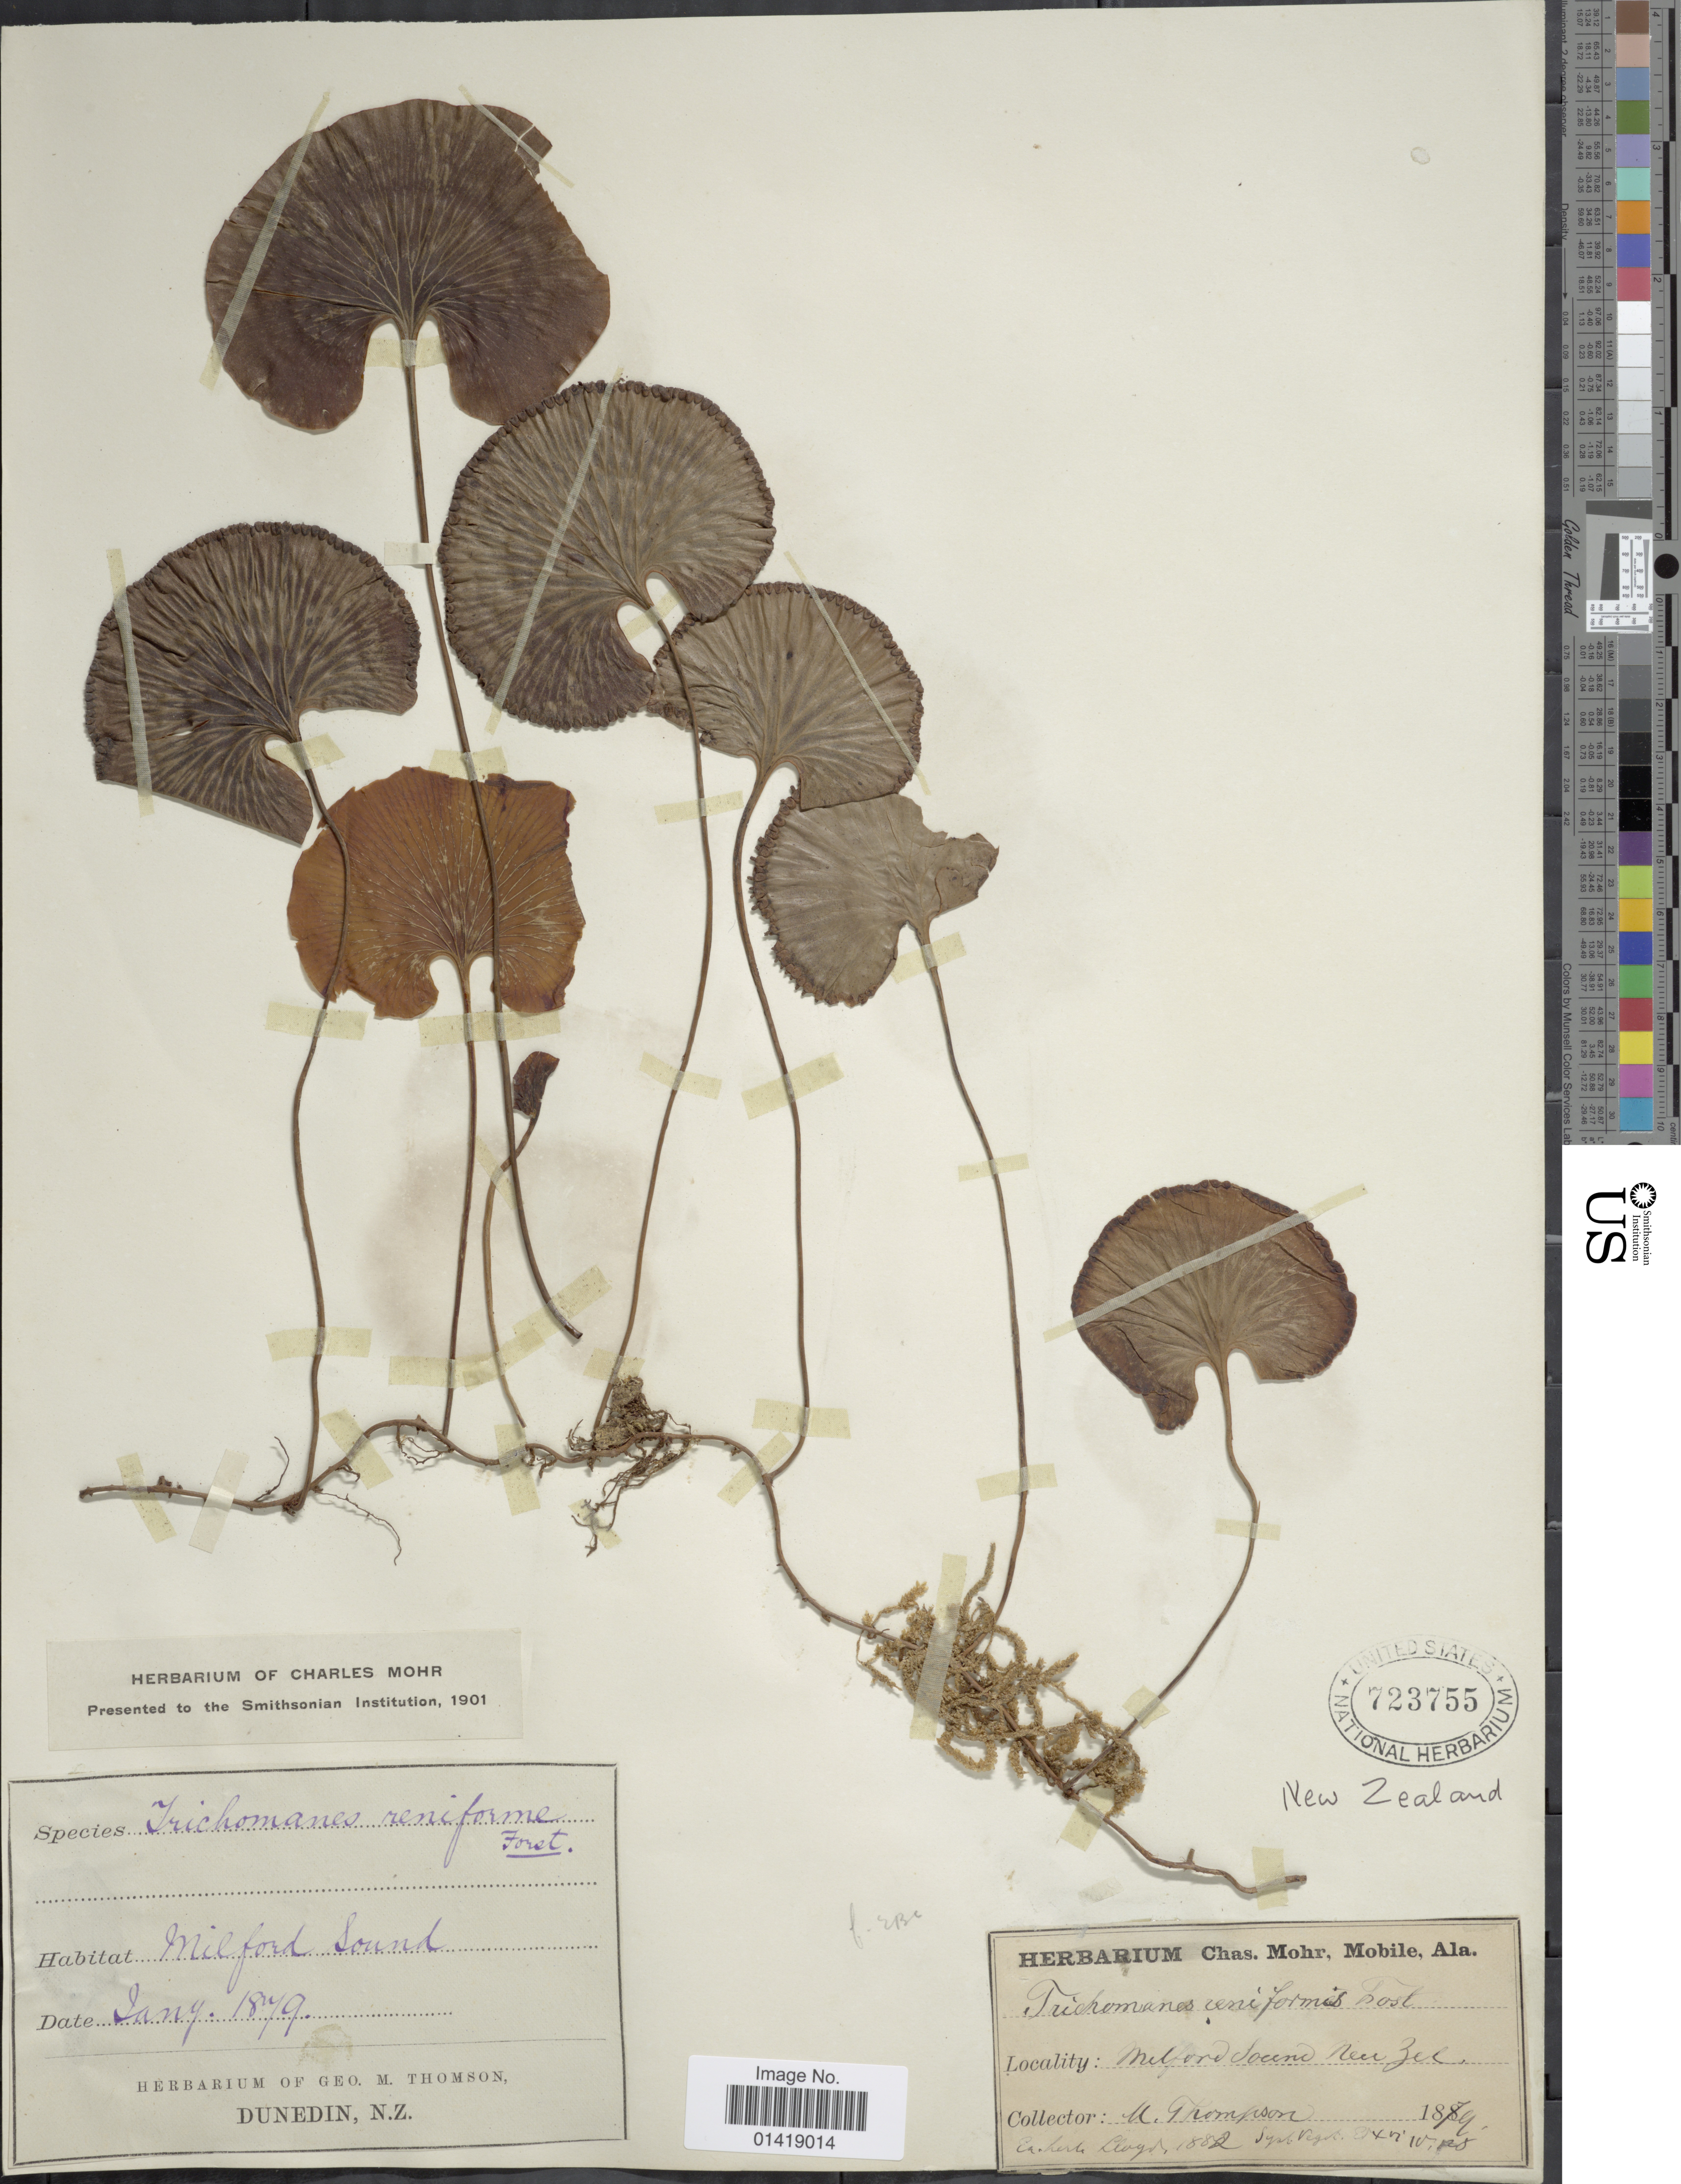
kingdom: Plantae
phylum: Tracheophyta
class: Polypodiopsida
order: Hymenophyllales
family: Hymenophyllaceae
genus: Hymenophyllum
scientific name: Hymenophyllum nephrophyllum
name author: Ebihara & K. Iwats.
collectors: M. Thompson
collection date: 1879-01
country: New Zealand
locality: Milford Sound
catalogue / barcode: US 723755